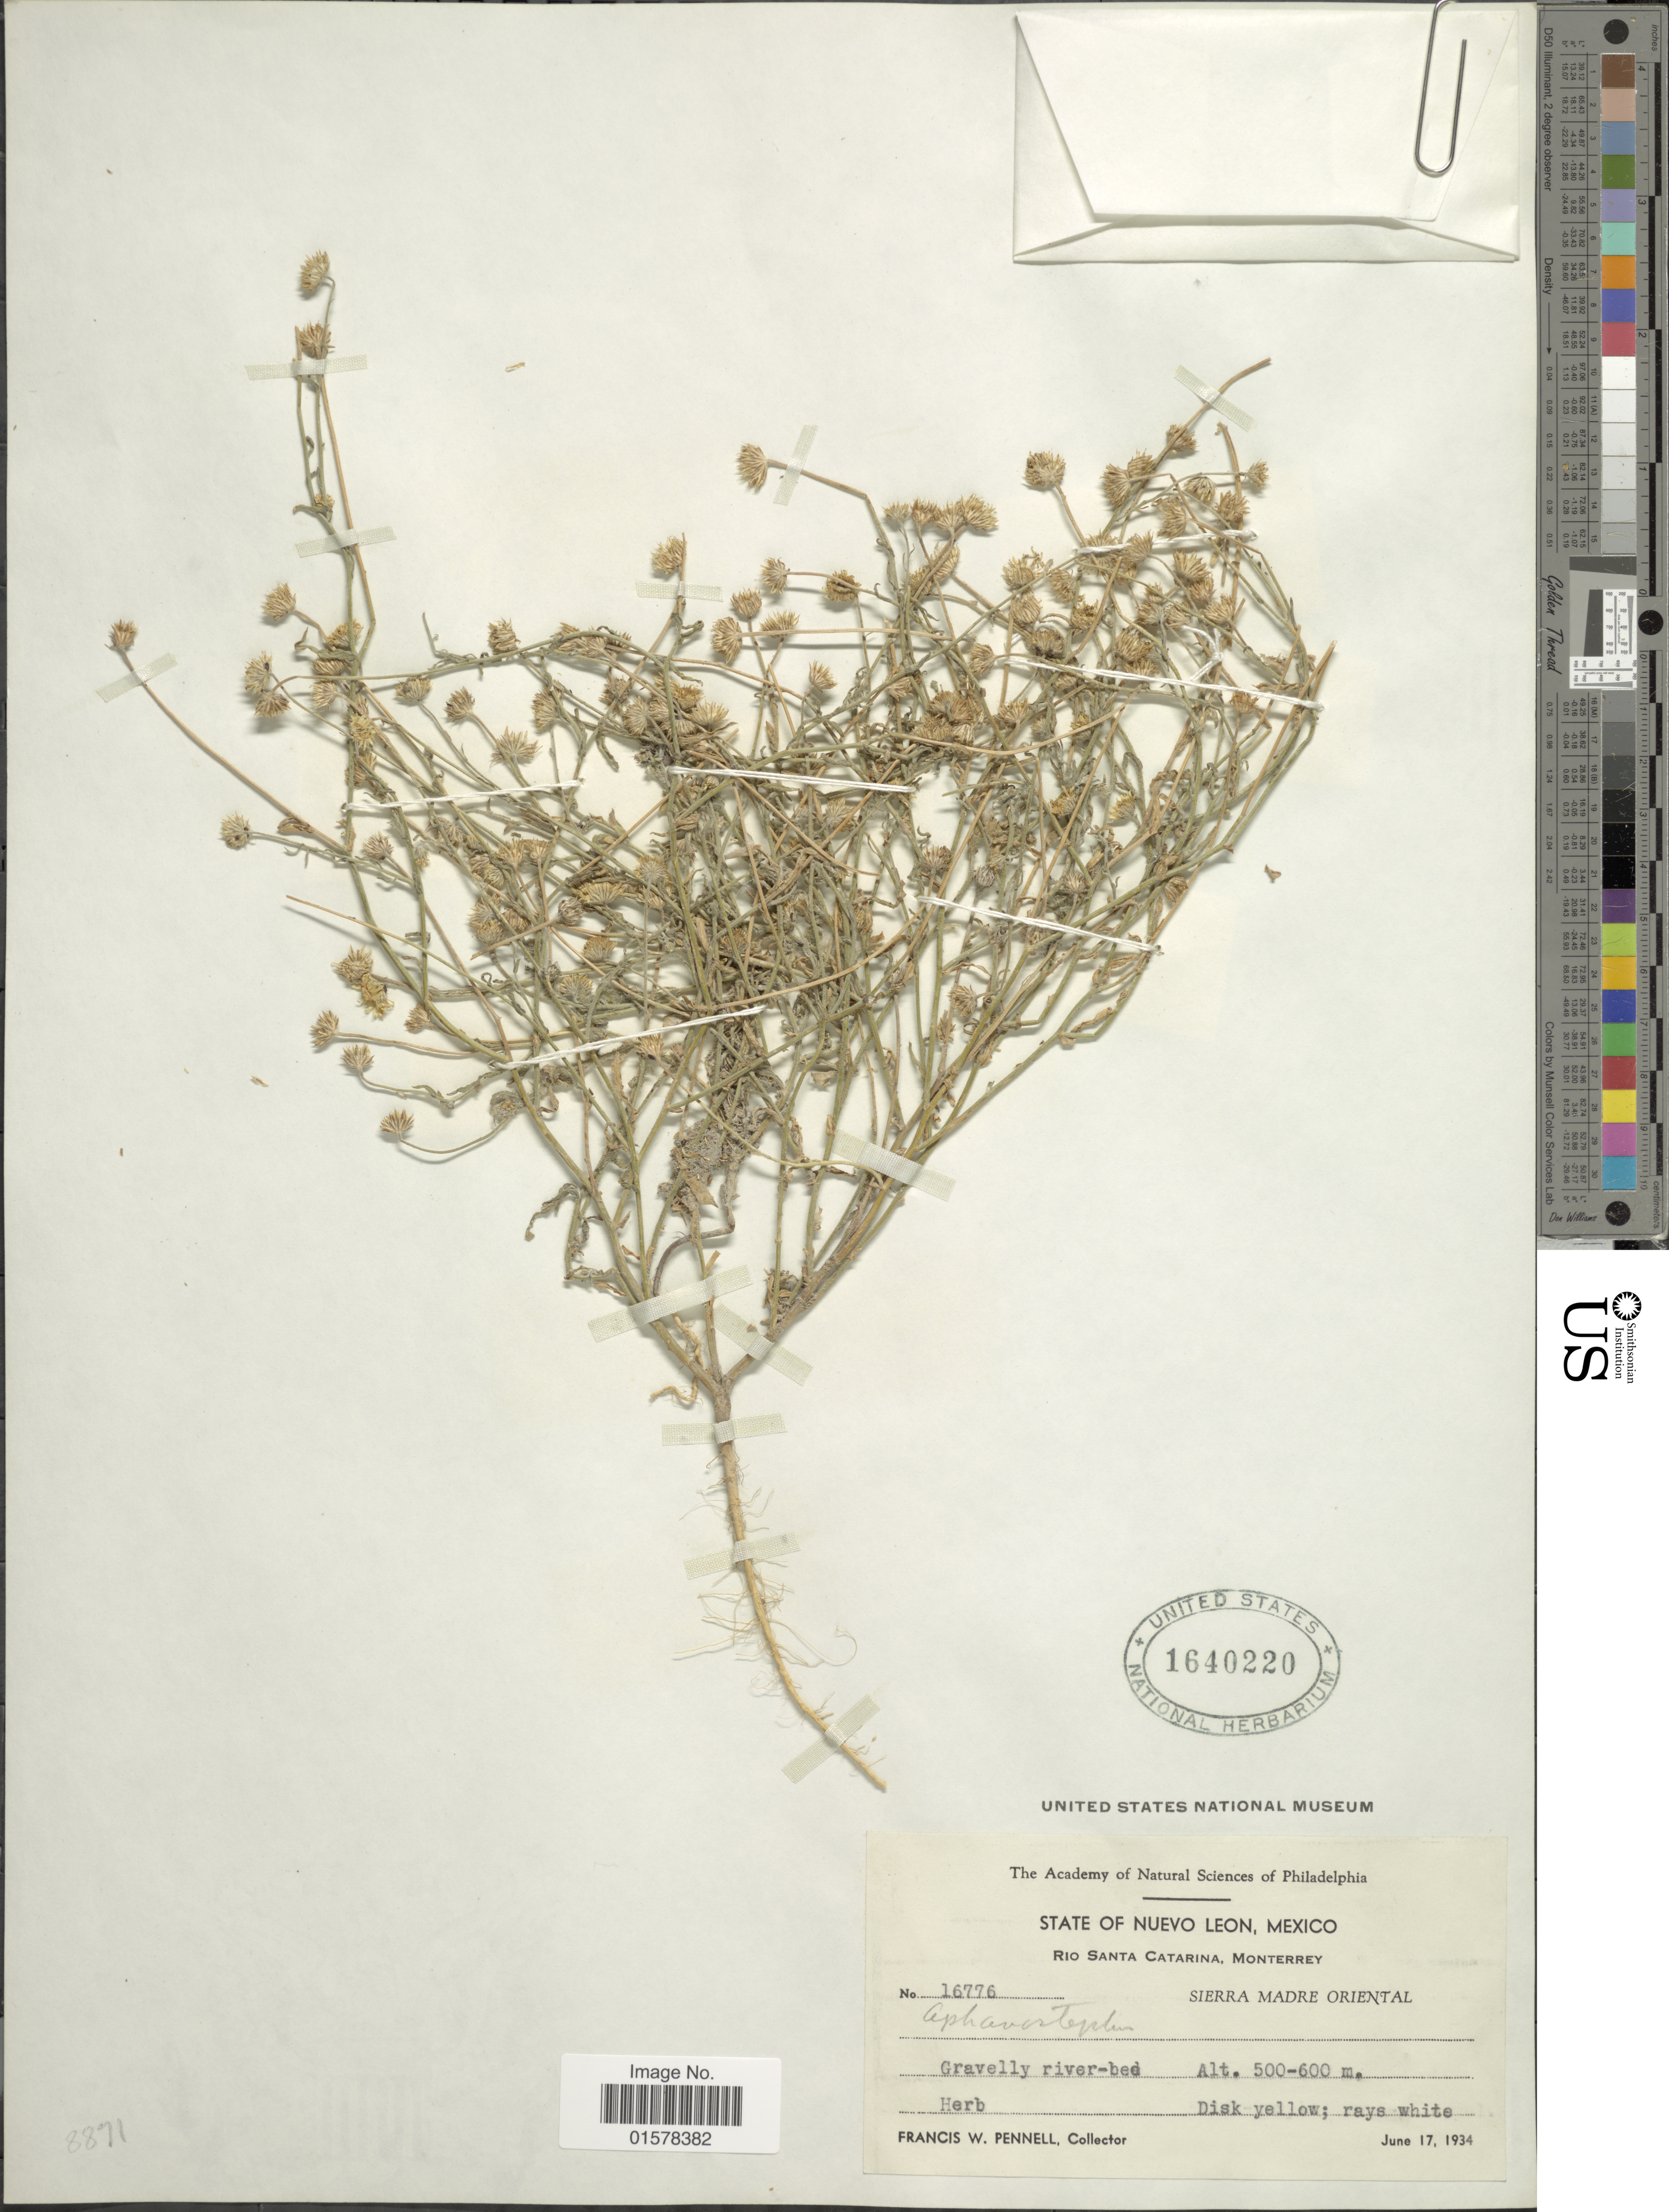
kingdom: Plantae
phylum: Tracheophyta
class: Magnoliopsida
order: Asterales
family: Asteraceae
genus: Aphanostephus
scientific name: Aphanostephus sp.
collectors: F. W. Pennell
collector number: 16776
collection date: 1934-06-17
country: Mexico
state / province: Nuevo León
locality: State of Nuevo León, Mexico. Rio Santa Catarina, Monterrey, Sierra Madre Oriental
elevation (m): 500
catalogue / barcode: US 1640220